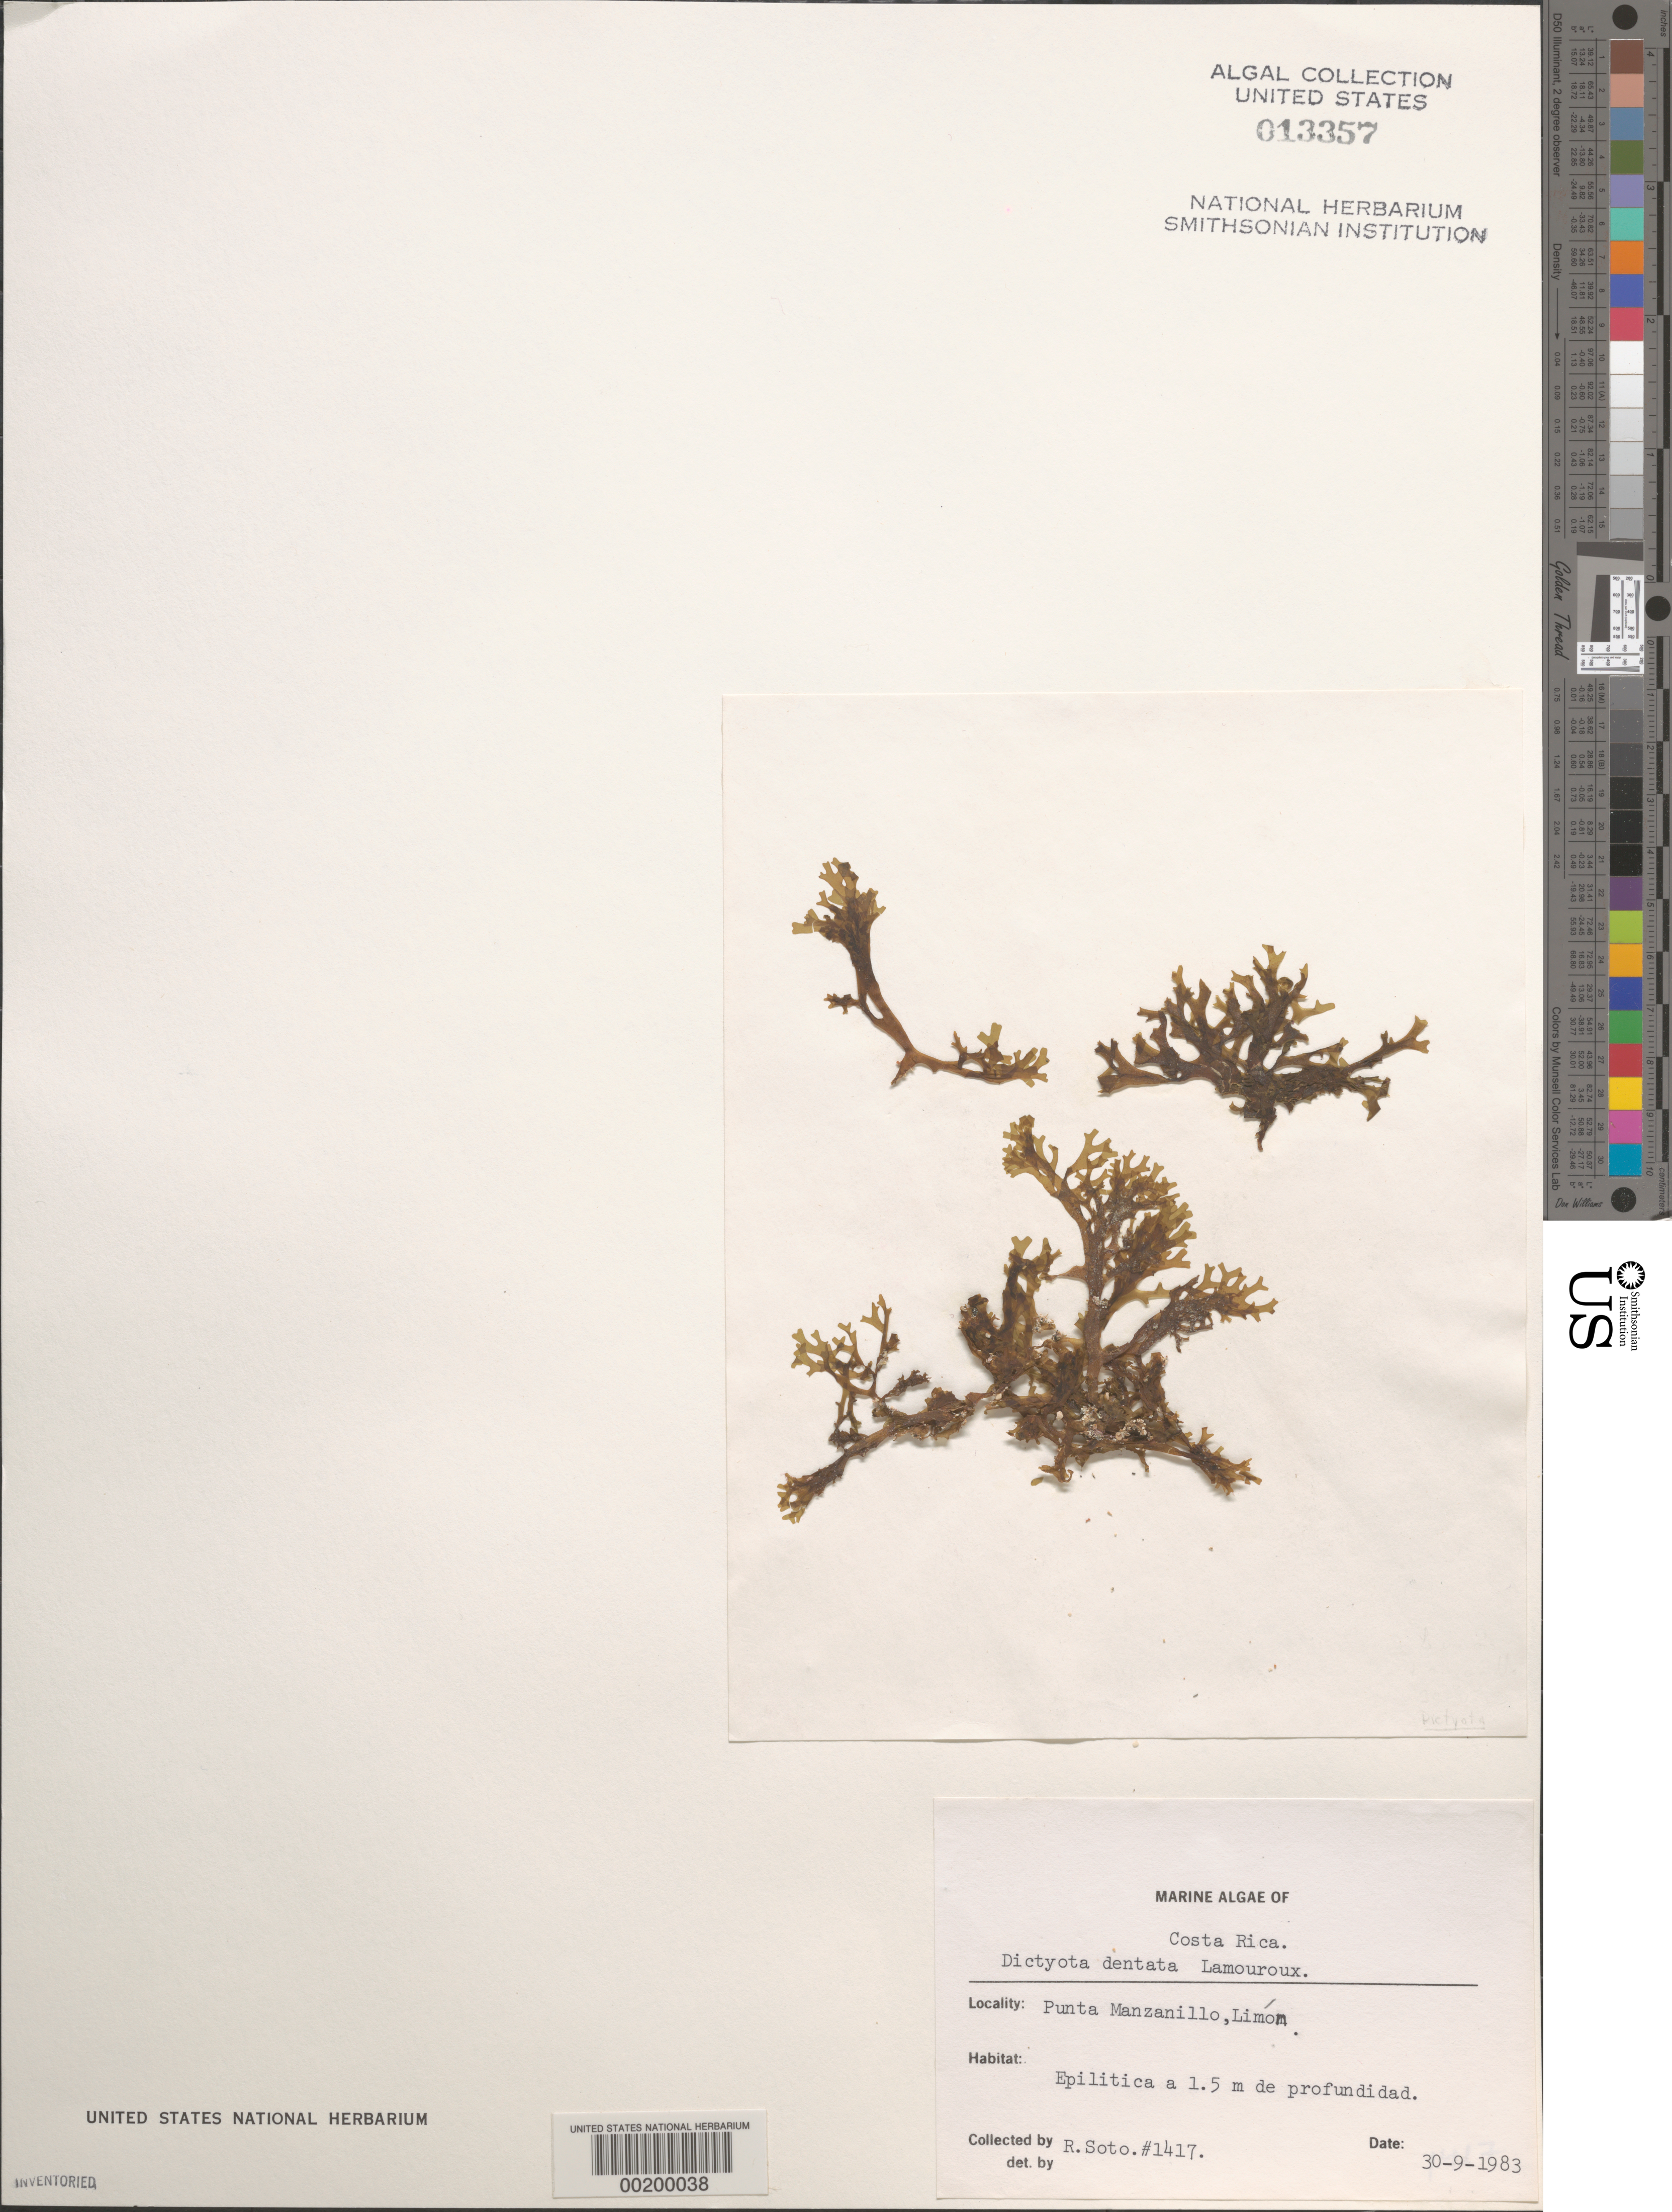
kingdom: Chromista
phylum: Ochrophyta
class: Phaeophyceae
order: Dictyotales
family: Dictyotaceae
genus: Dictyota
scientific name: Dictyota mertensii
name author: (C. Mart.) Kütz.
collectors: R. Soto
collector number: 1417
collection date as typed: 30 Sep 1983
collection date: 1983-09-30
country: Costa Rica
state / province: Limón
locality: Punta Manzanillo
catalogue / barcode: US 13357